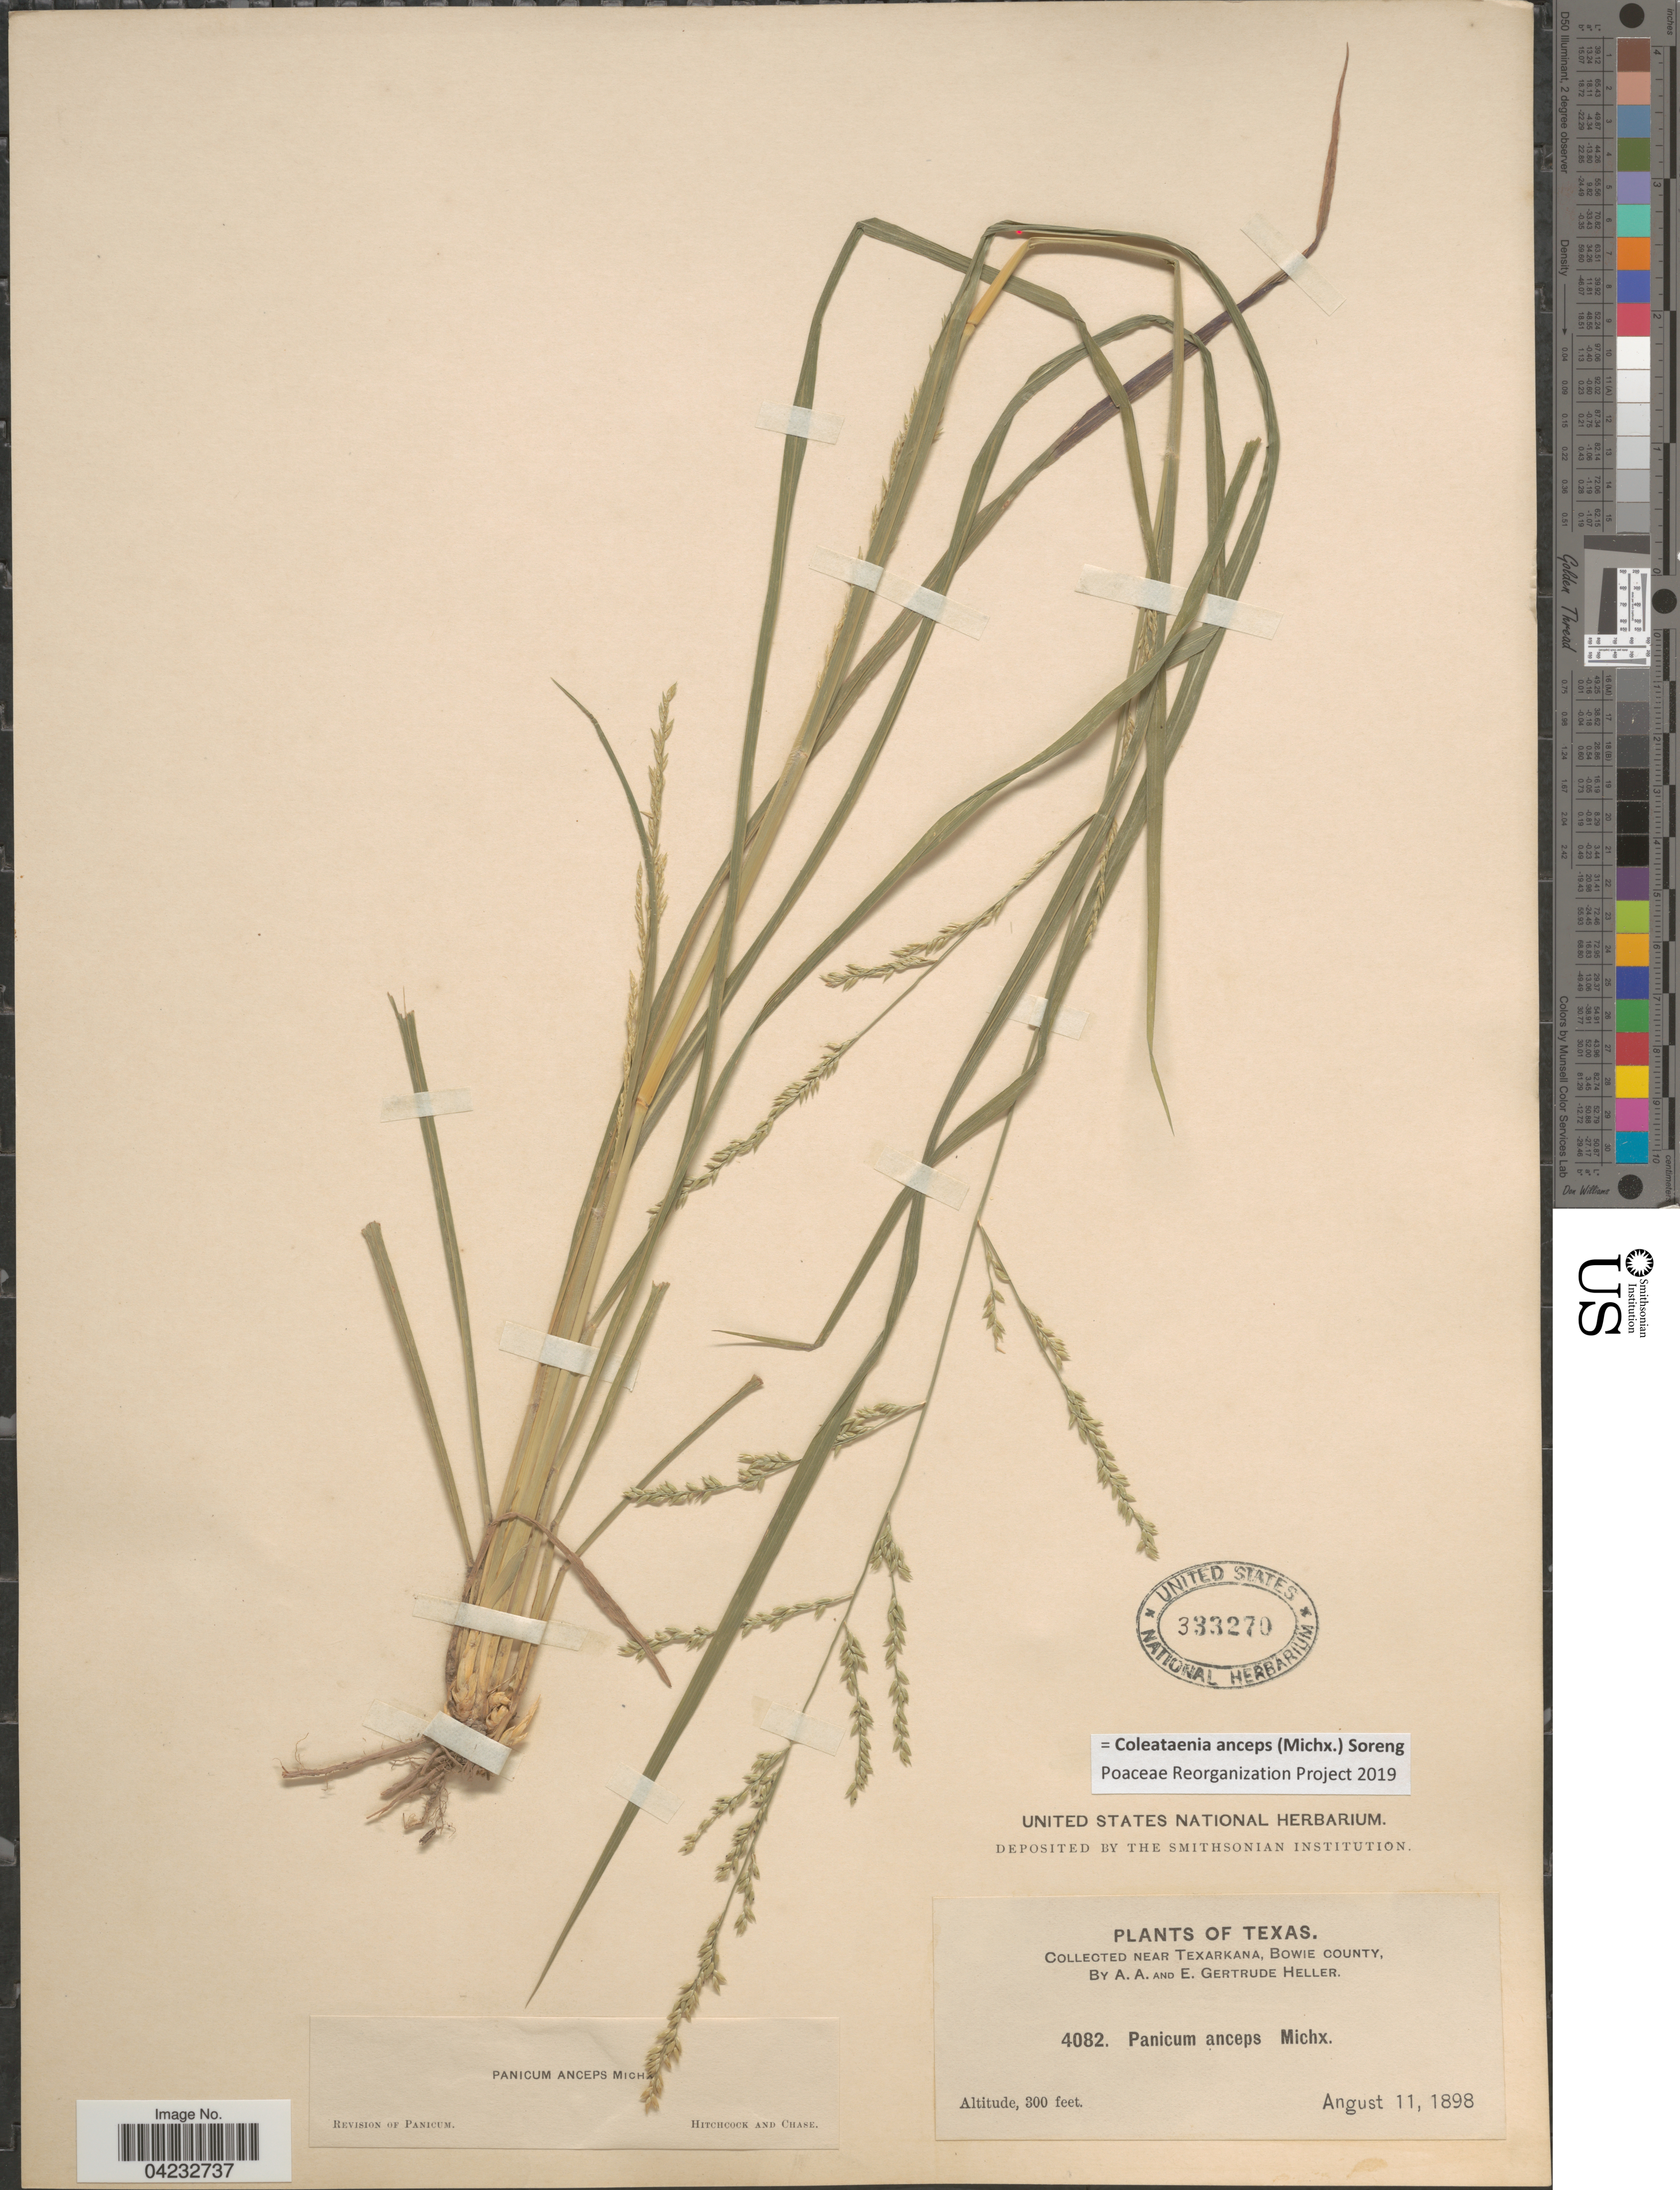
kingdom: Plantae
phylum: Tracheophyta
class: Liliopsida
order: Poales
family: Poaceae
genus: Coleataenia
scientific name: Coleataenia anceps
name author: (Michx.) Soreng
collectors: A. A. Heller & E. G. Heller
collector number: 4082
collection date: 1898-08-11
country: United States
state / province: Texas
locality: Near Texarkana, Bowie County.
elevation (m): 91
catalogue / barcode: US 333270